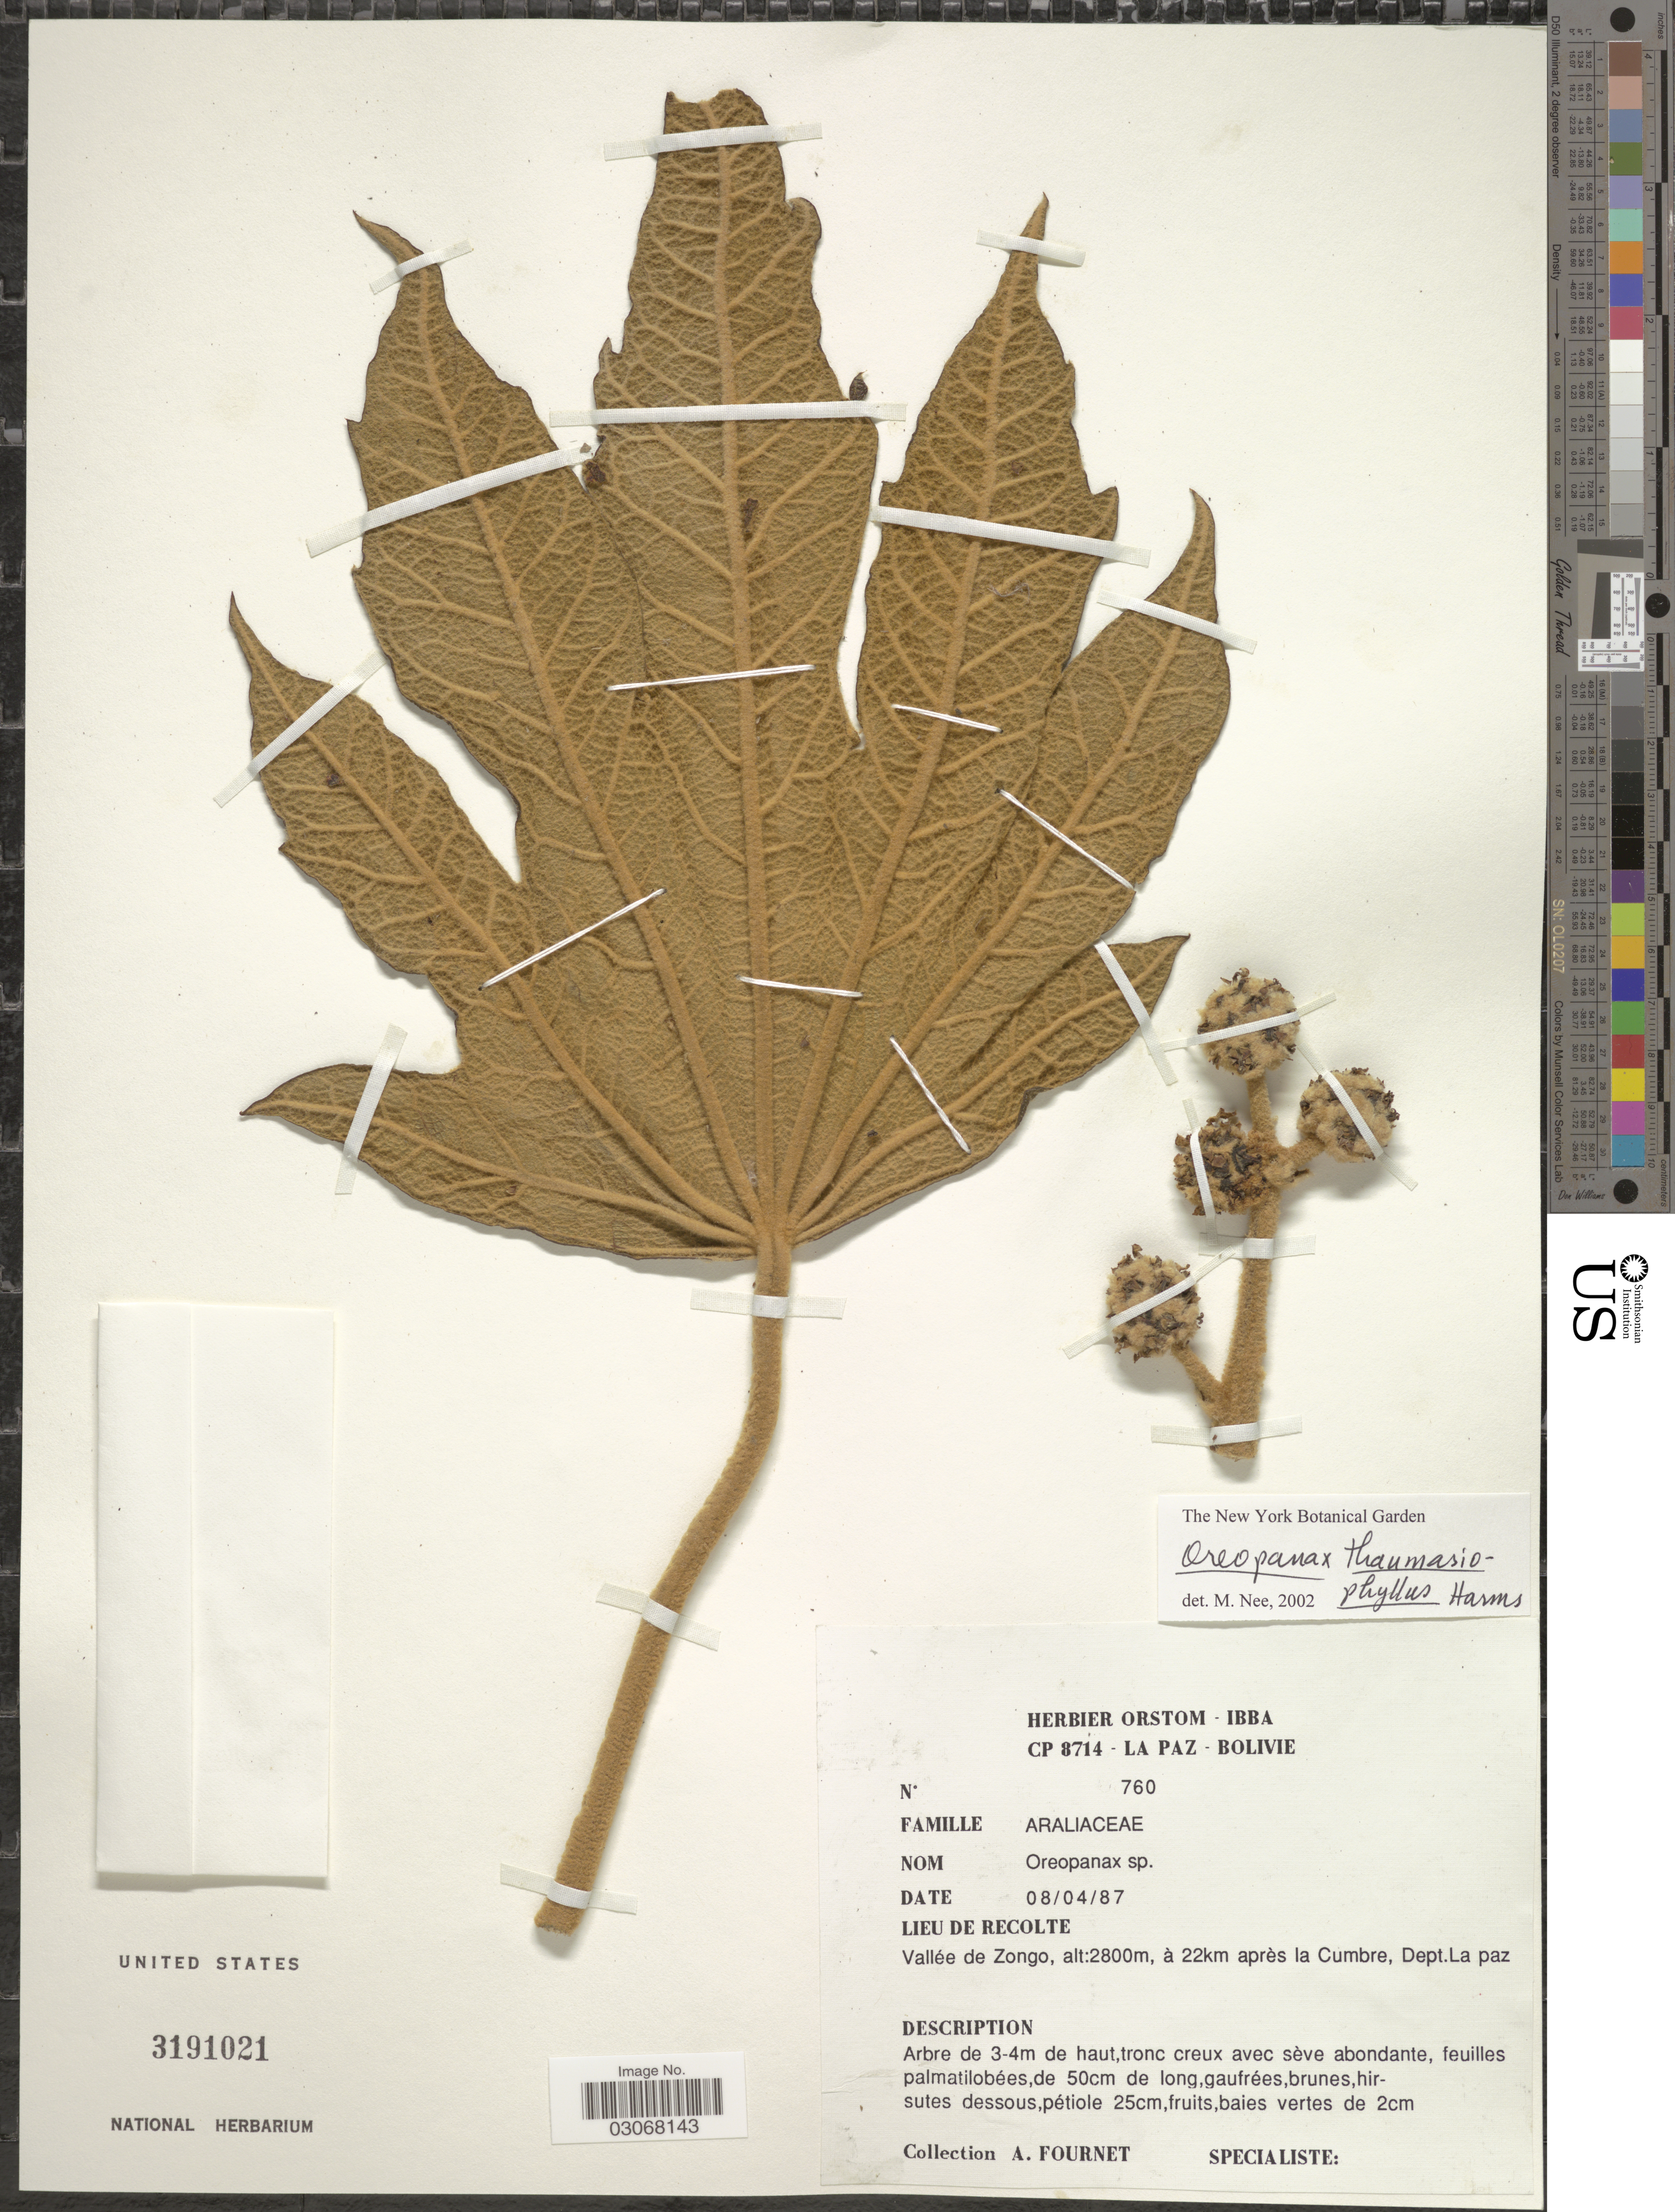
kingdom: Plantae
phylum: Tracheophyta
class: Magnoliopsida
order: Apiales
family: Araliaceae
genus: Oreopanax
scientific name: Oreopanax thaumasiophyllus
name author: Harms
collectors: A. Fournet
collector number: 760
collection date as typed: Transcribed d/m/y: 8/4/87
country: Bolivia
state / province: La Paz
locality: Vallée de Zongo, à 22km après la Cumbre, Dept. La Paz.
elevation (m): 2800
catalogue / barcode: US 3191021